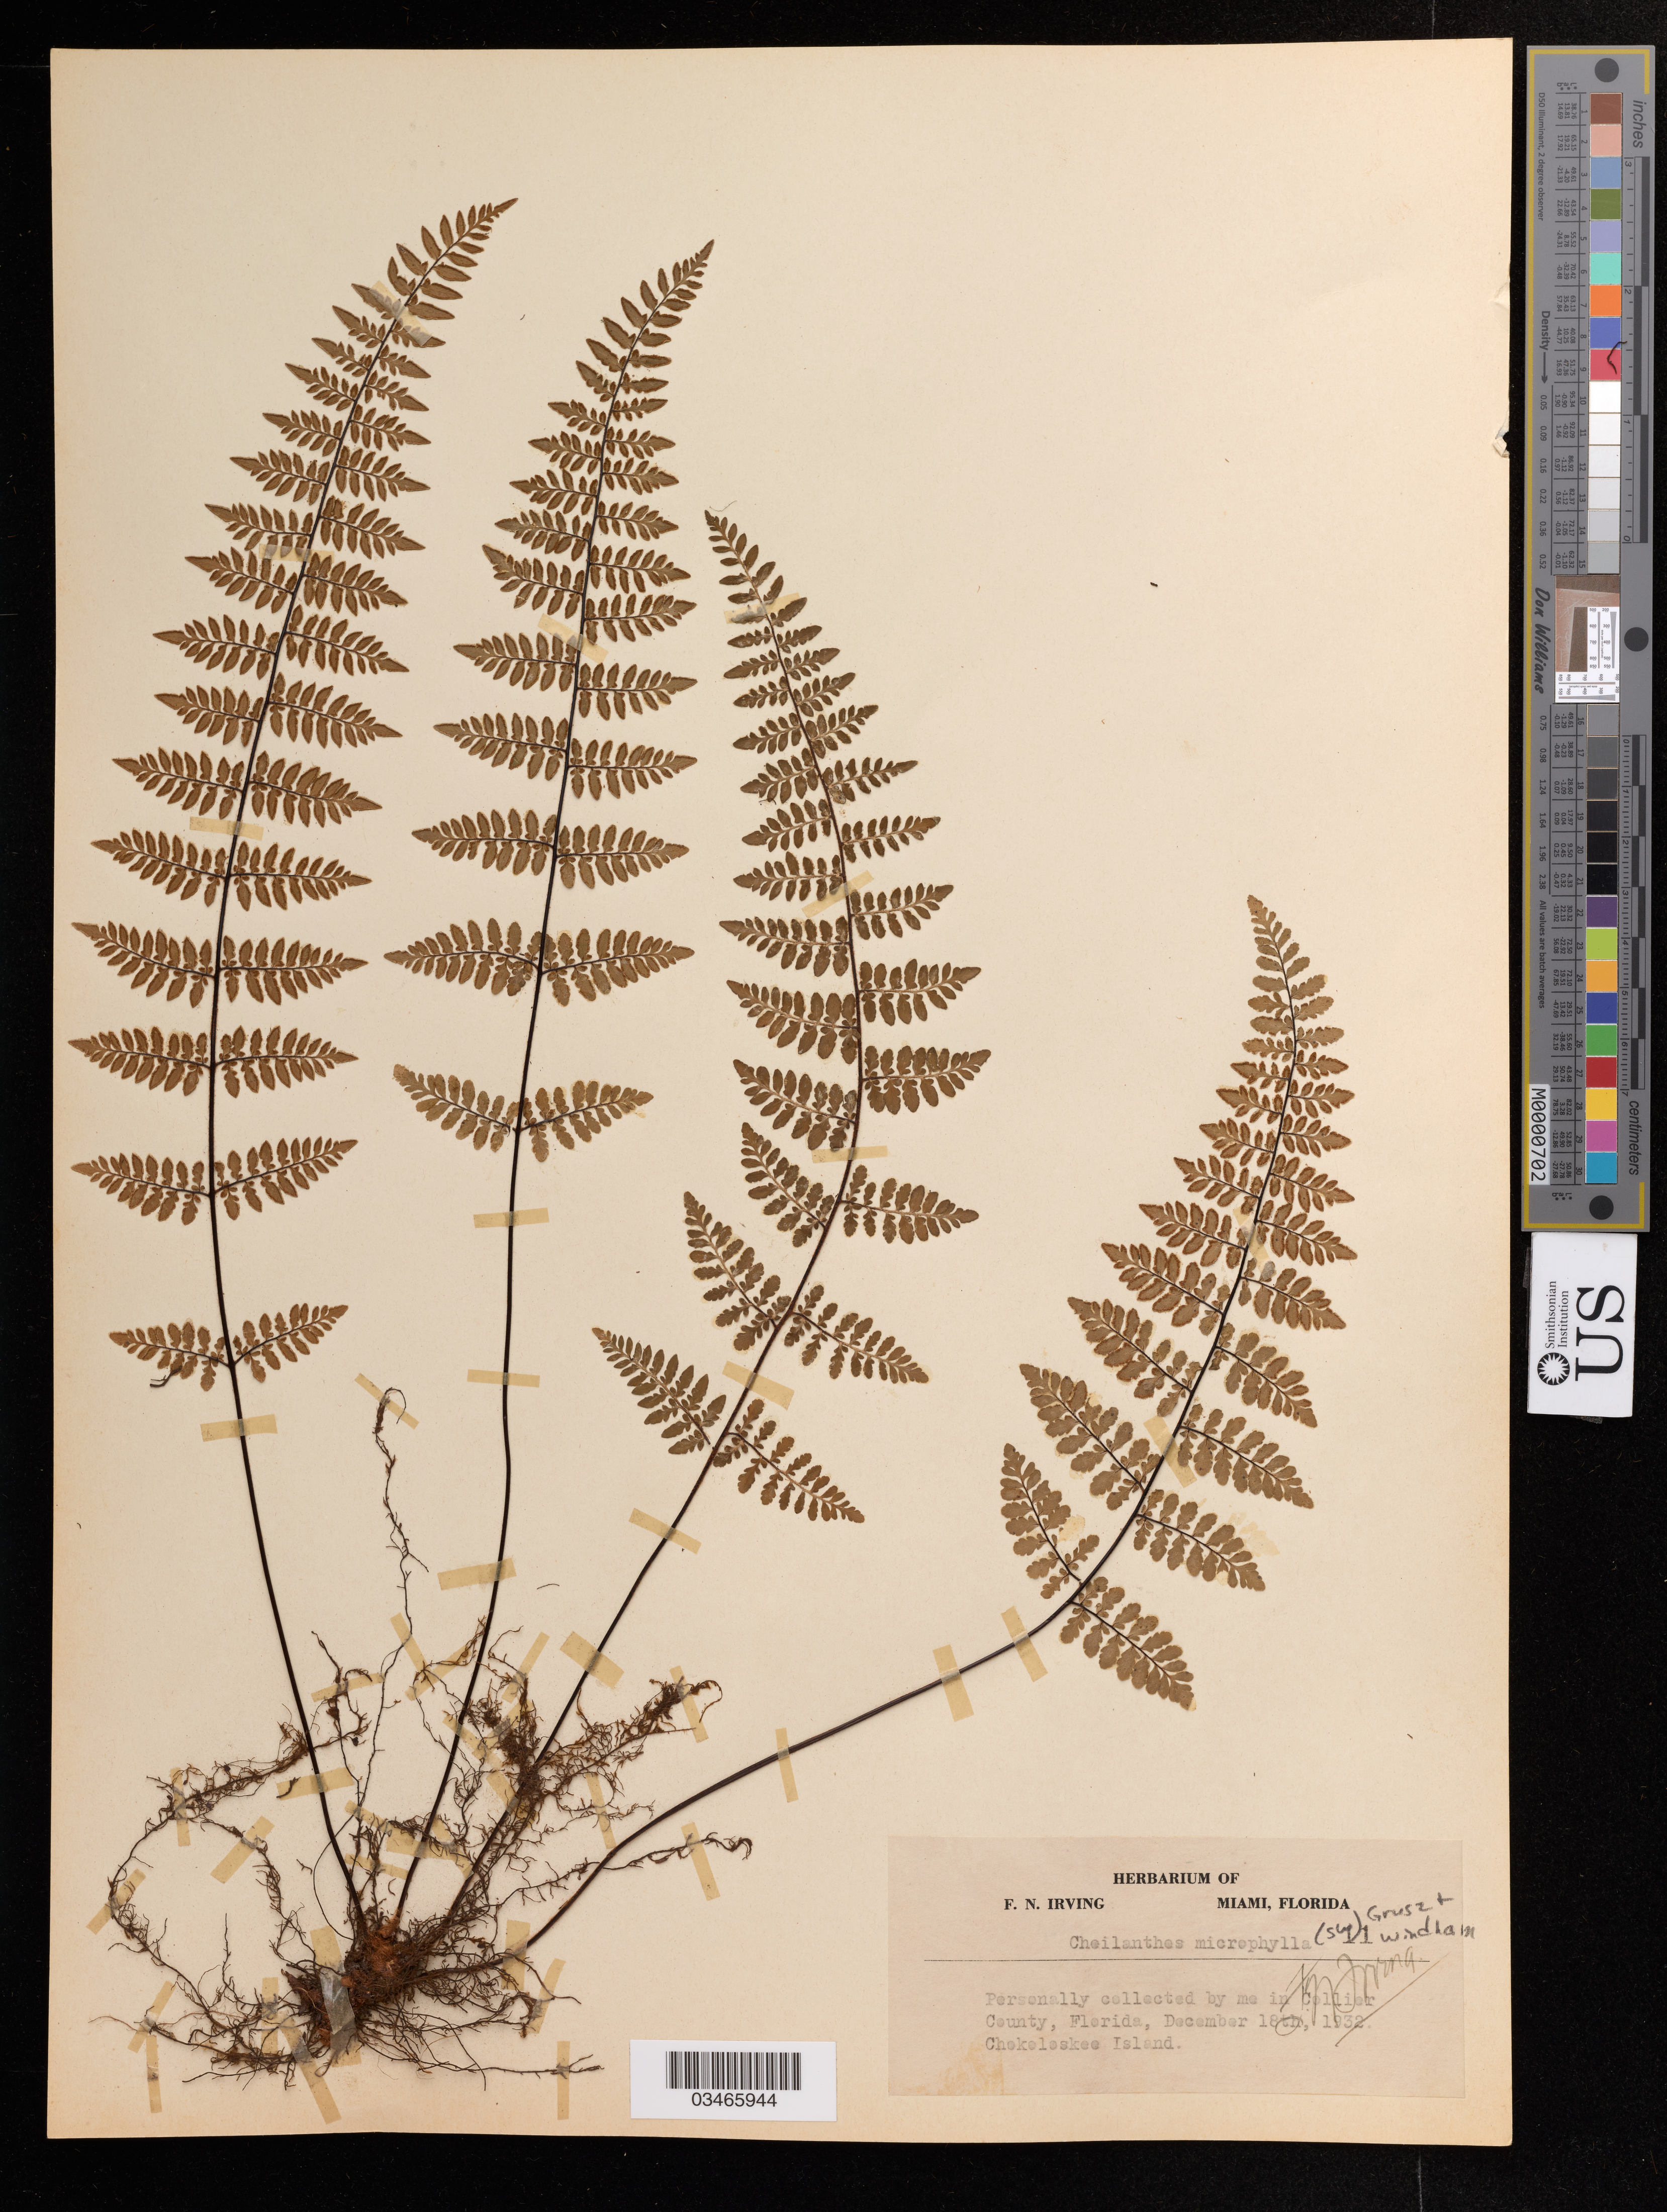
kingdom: Plantae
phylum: Tracheophyta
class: Polypodiopsida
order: Polypodiales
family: Pteridaceae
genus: Cheilanthes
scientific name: Cheilanthes microphylla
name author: (Sw.) Sw.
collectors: F. Irving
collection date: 1932-12-18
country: United States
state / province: Florida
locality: Chokoloskee Island.